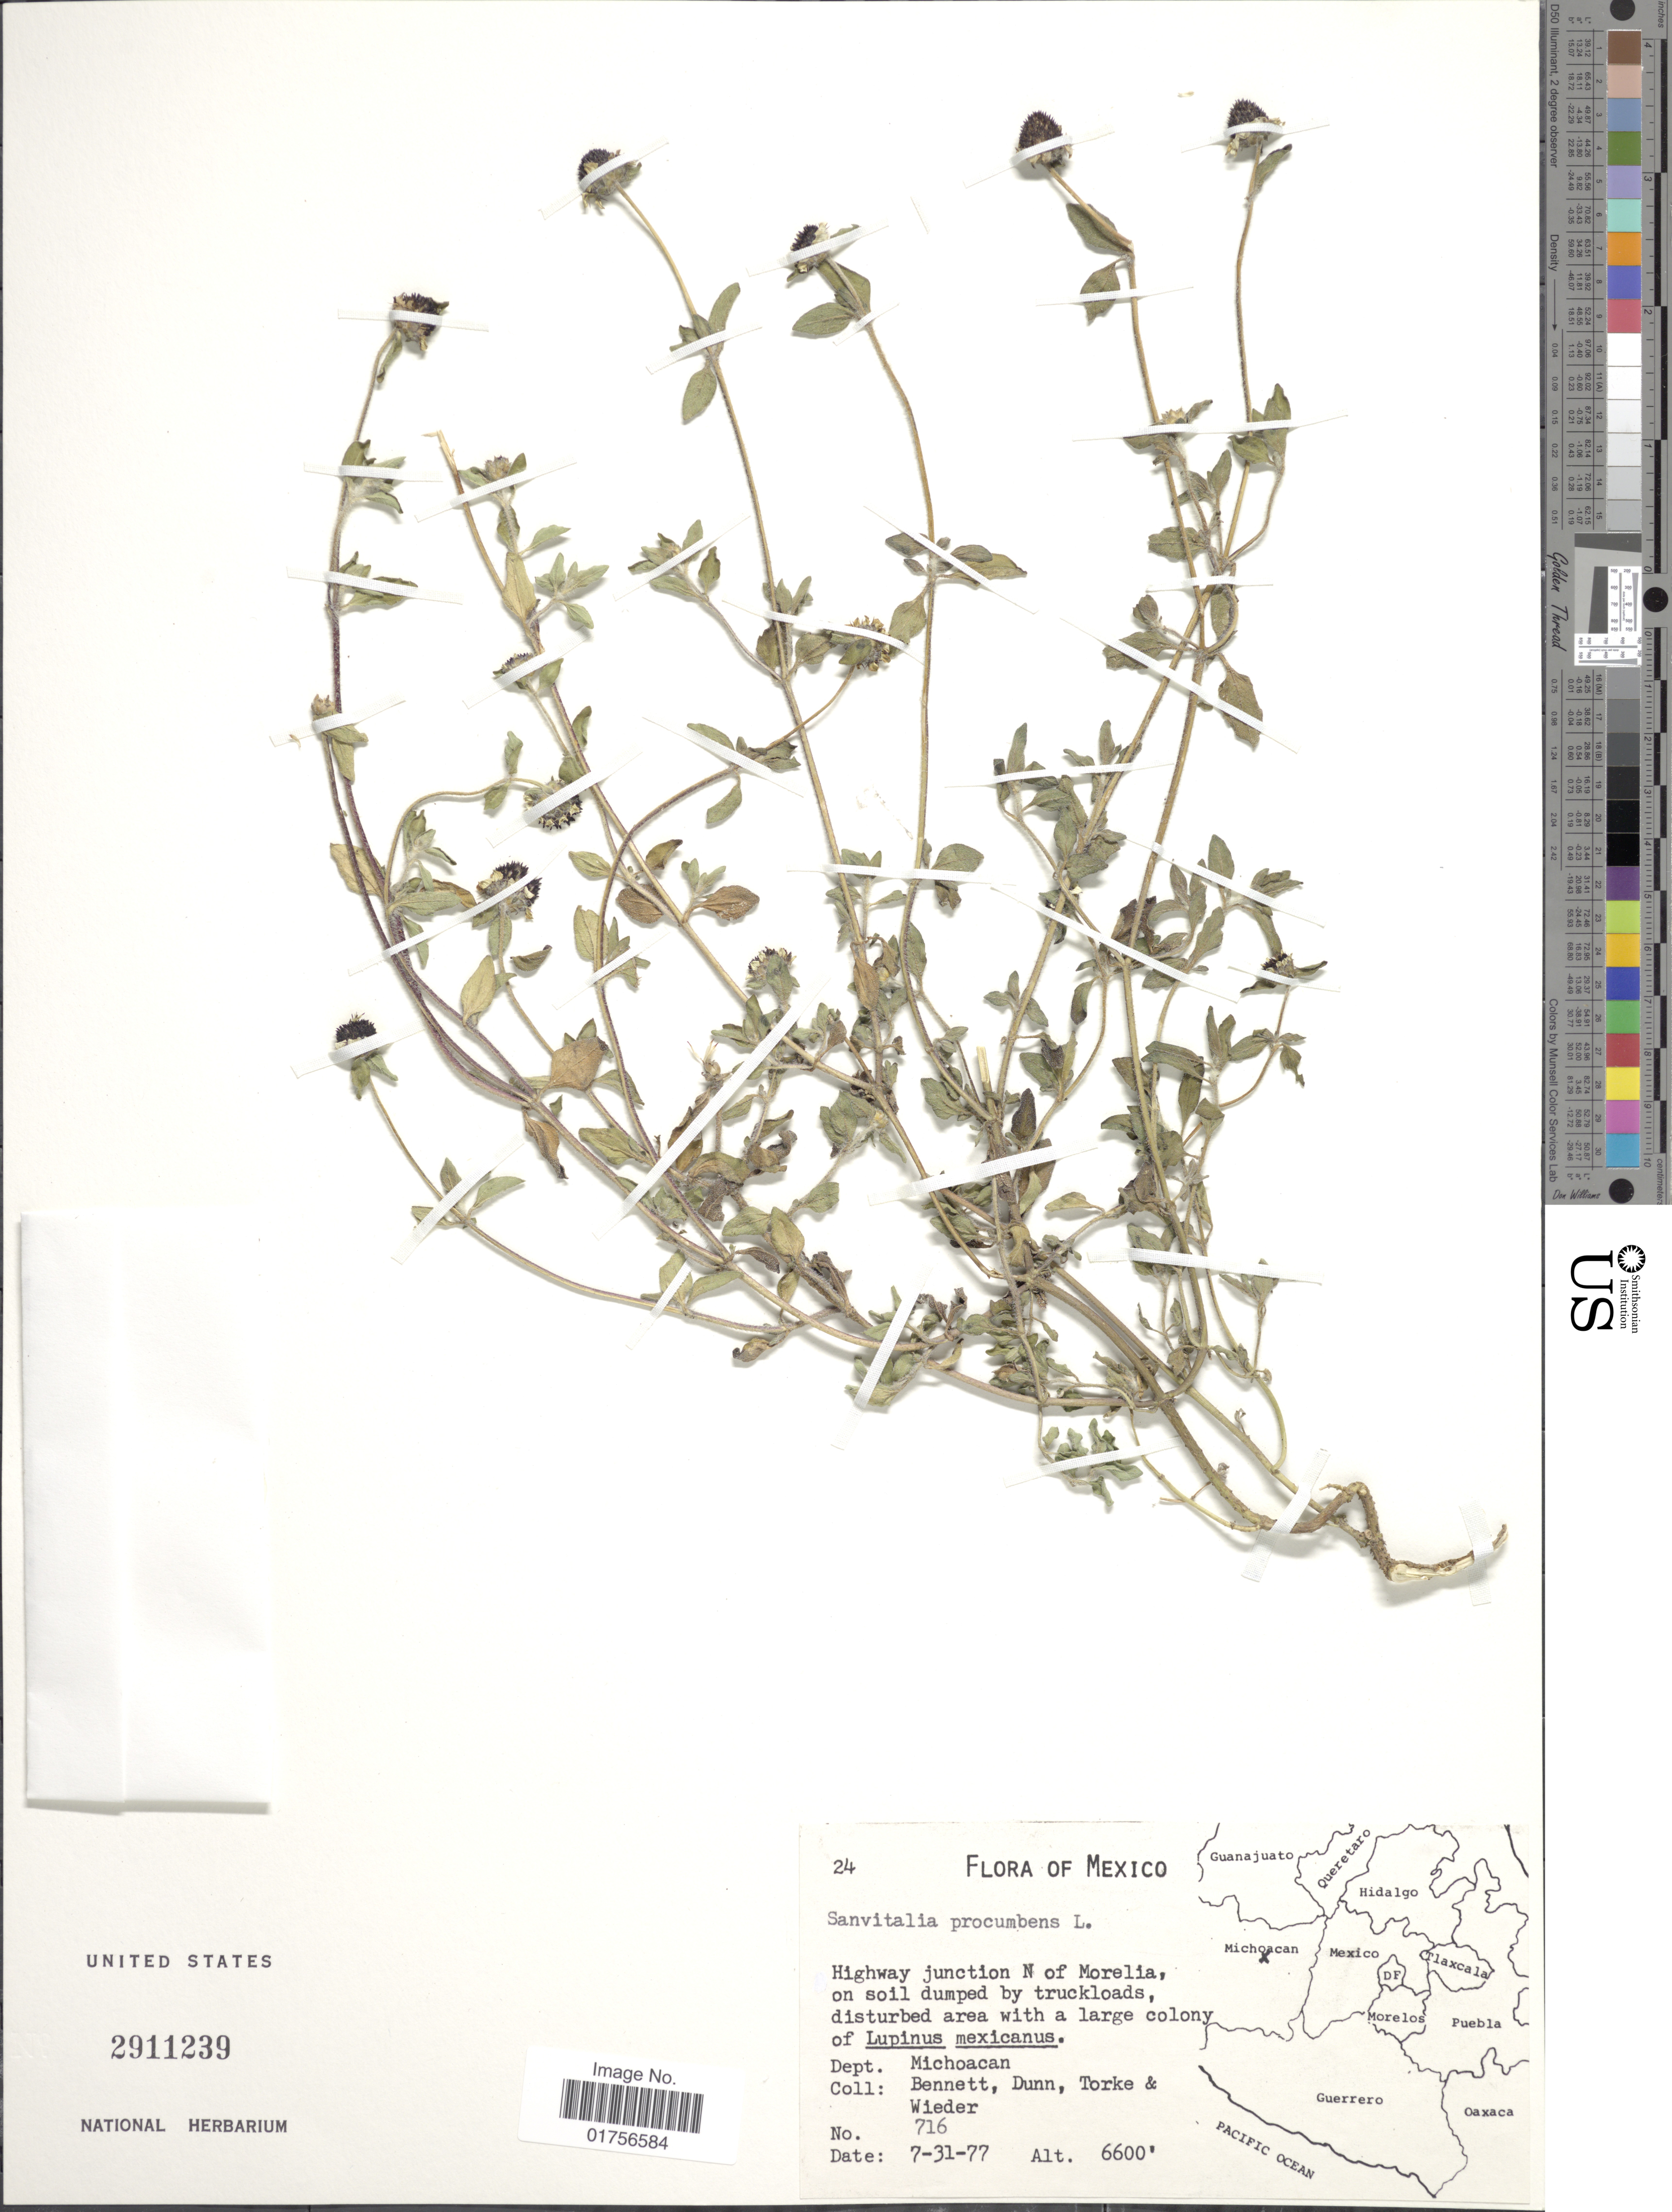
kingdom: Plantae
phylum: Tracheophyta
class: Magnoliopsida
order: Asterales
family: Asteraceae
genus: Sanvitalia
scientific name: Sanvitalia procumbens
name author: Lam.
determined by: Skibicki, Samuel V.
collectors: -- Bennett, Dunn, --, Torke, -- & -. Wieder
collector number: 716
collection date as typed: Transcribed d/m/y: 31/7/77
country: Mexico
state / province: Michoacán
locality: Dept. Michoacan, Highway junction N of Morelia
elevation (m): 2012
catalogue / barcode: US 2911239